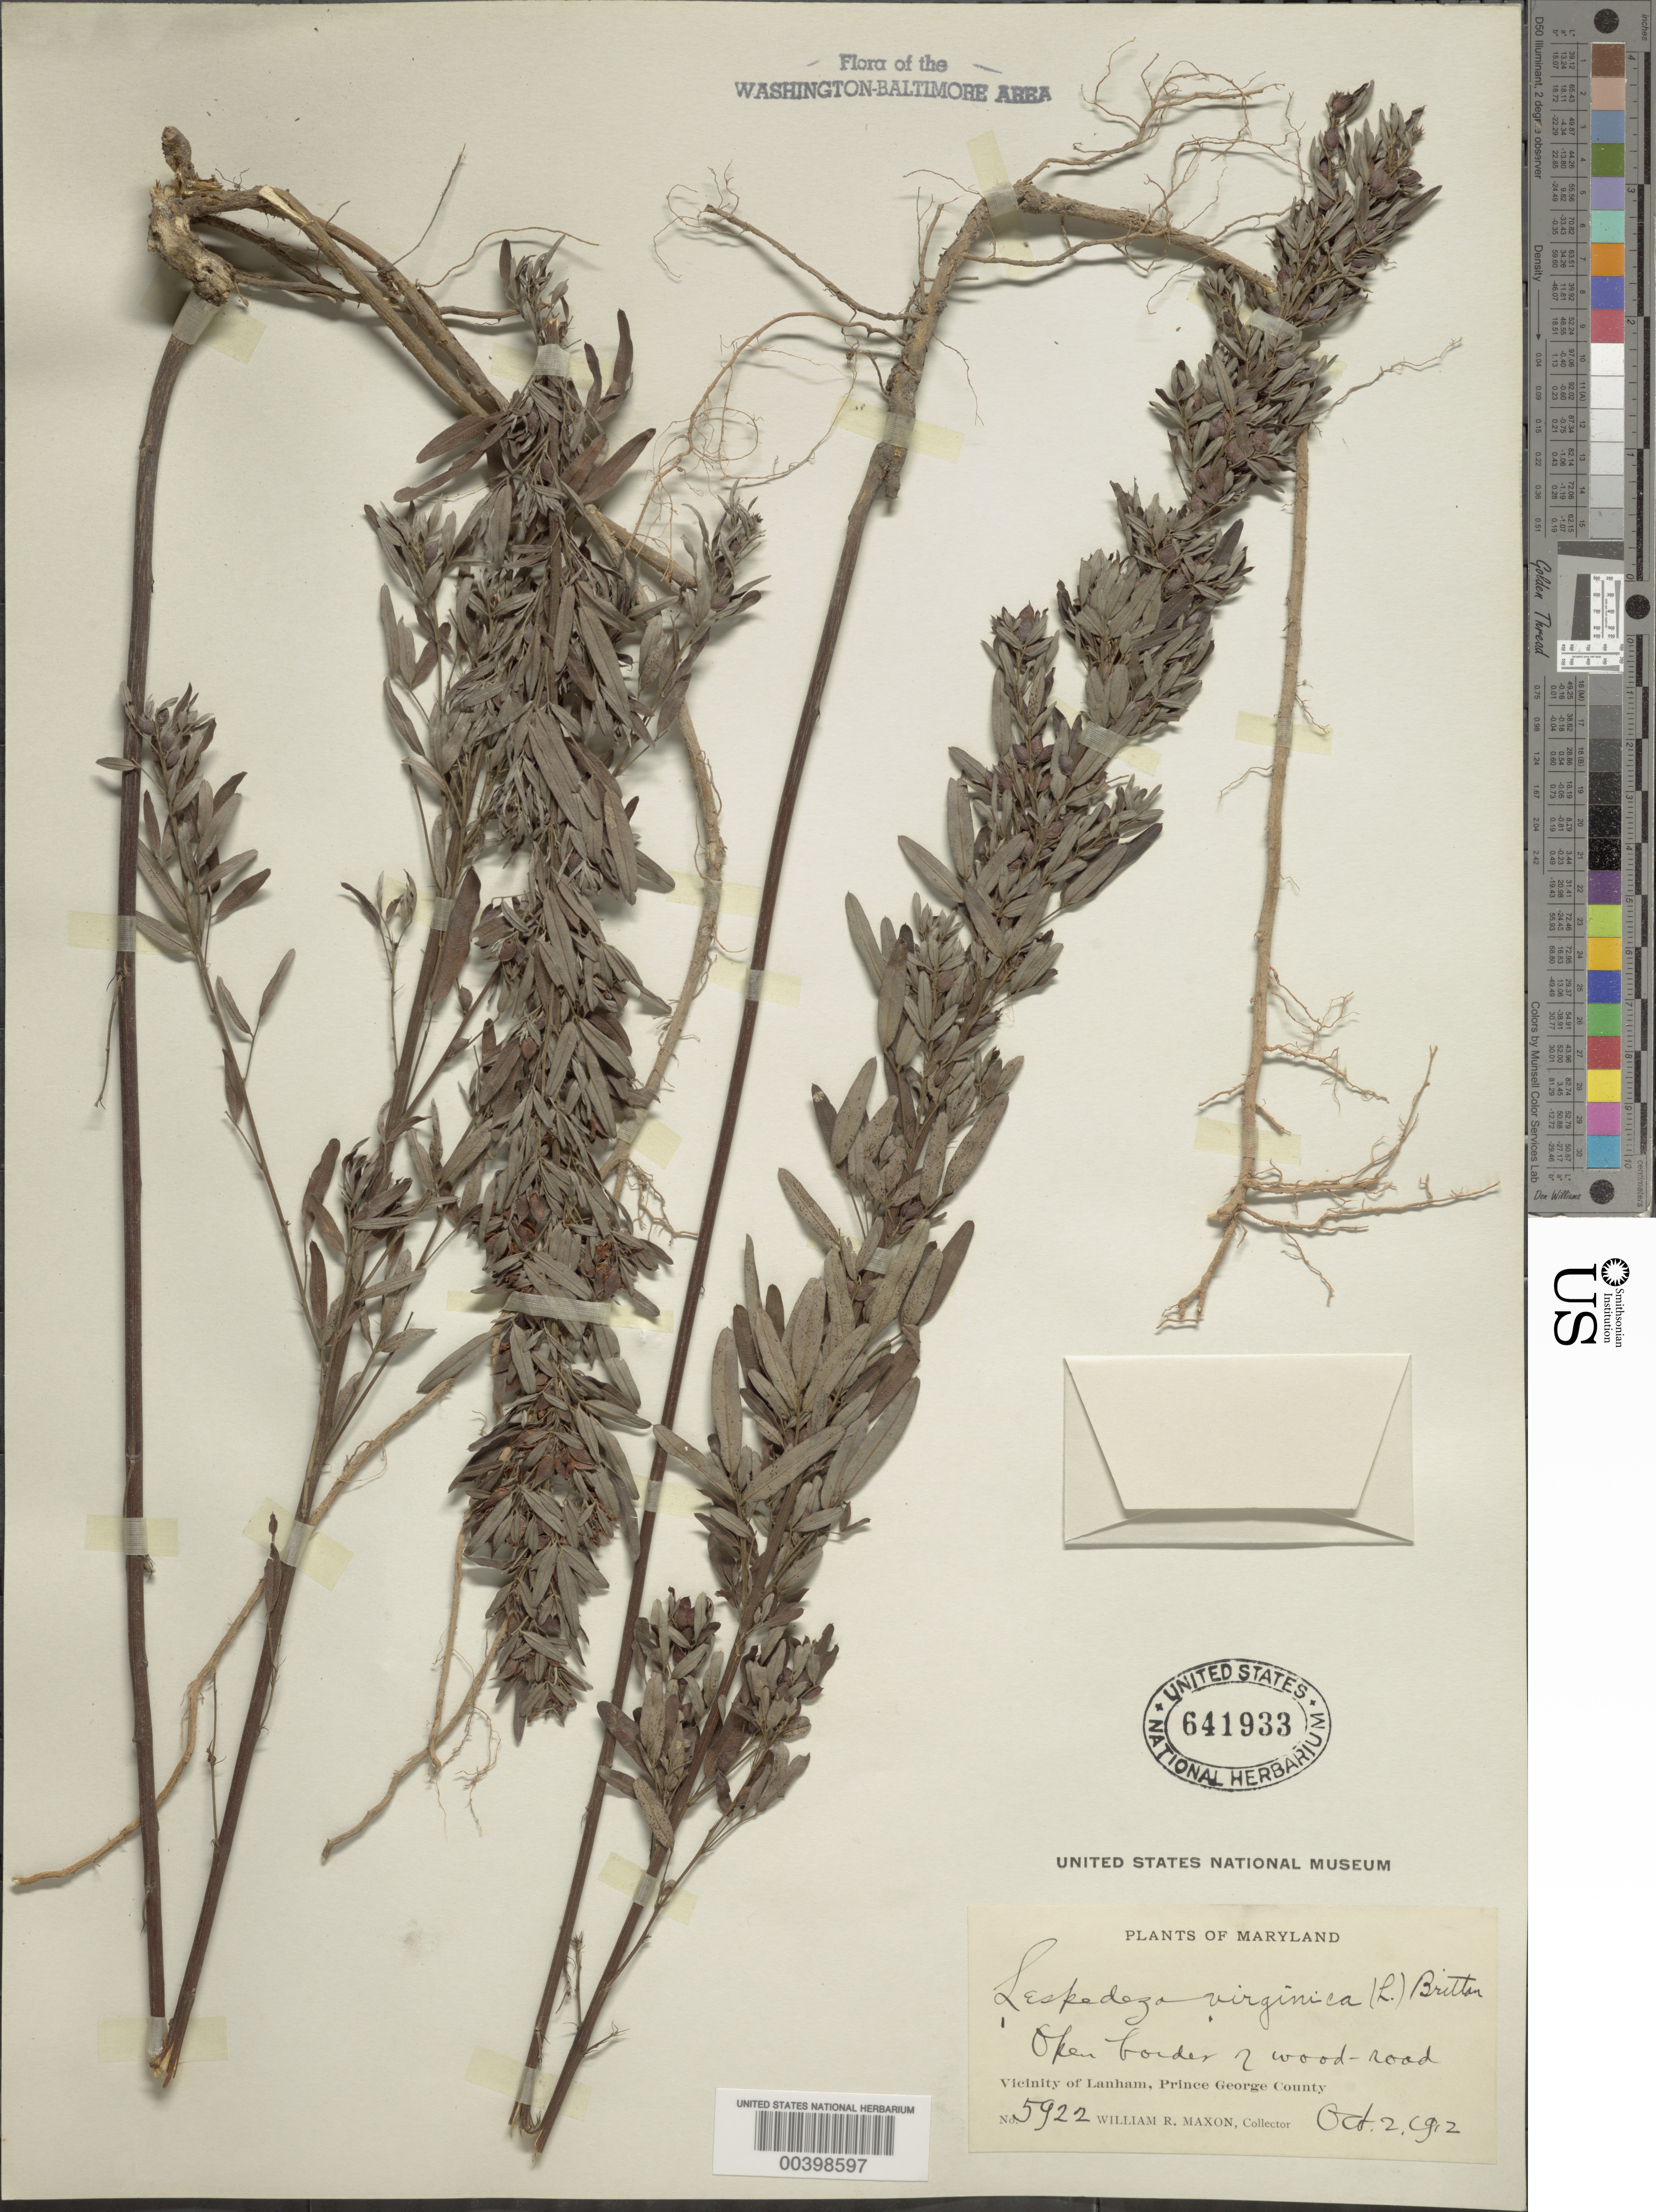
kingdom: Plantae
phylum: Tracheophyta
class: Magnoliopsida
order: Fabales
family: Fabaceae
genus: Lespedeza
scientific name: Lespedeza virginica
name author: (L.) Britton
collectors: W. R. Maxon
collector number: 5922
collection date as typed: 02 Oct 1912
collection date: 1912-10-02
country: United States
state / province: Maryland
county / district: Prince George's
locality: Lanham vicinity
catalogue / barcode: US 641933